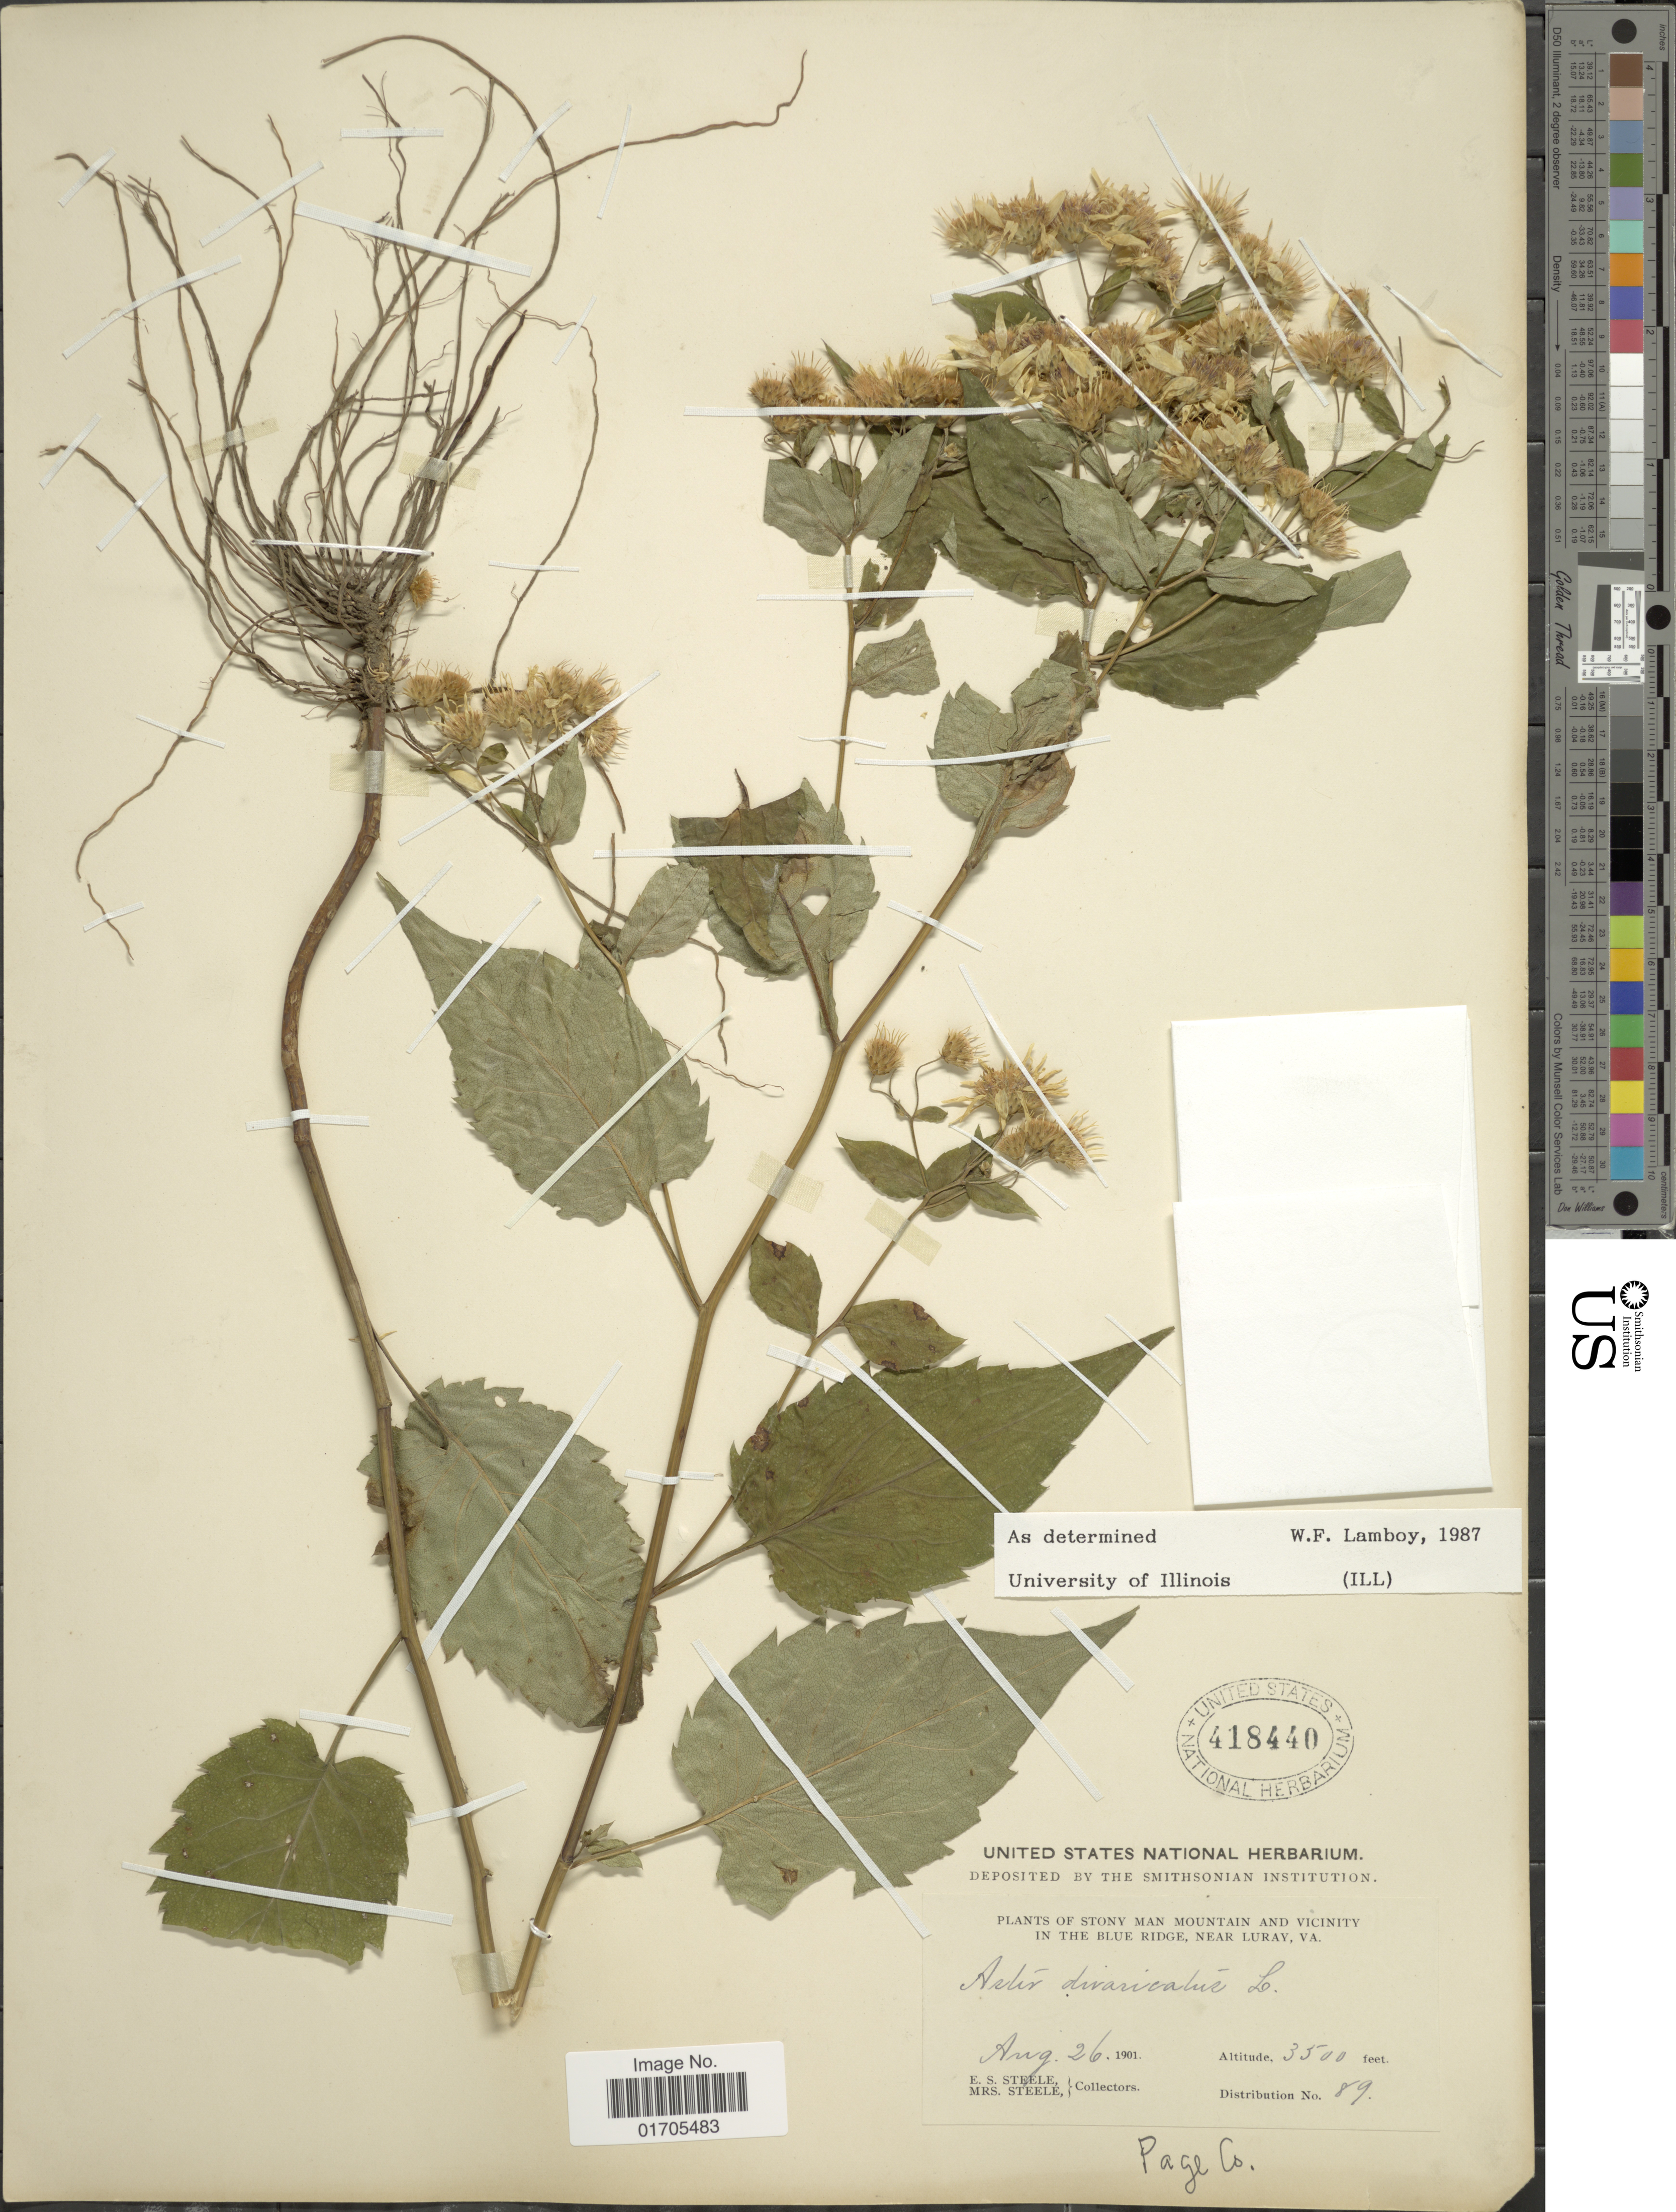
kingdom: Plantae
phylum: Tracheophyta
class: Magnoliopsida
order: Asterales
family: Asteraceae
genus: Eurybia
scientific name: Eurybia divaricata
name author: (L.) G.L. Nesom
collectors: E. Steele & Mrs. E. S. Steele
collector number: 89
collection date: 1901-08-26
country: United States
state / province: Virginia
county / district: Page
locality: Stony Man Mountain and Vicinity in the Blue Ridge, near Luray, Va. Page Co.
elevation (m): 1067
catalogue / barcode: US 418440